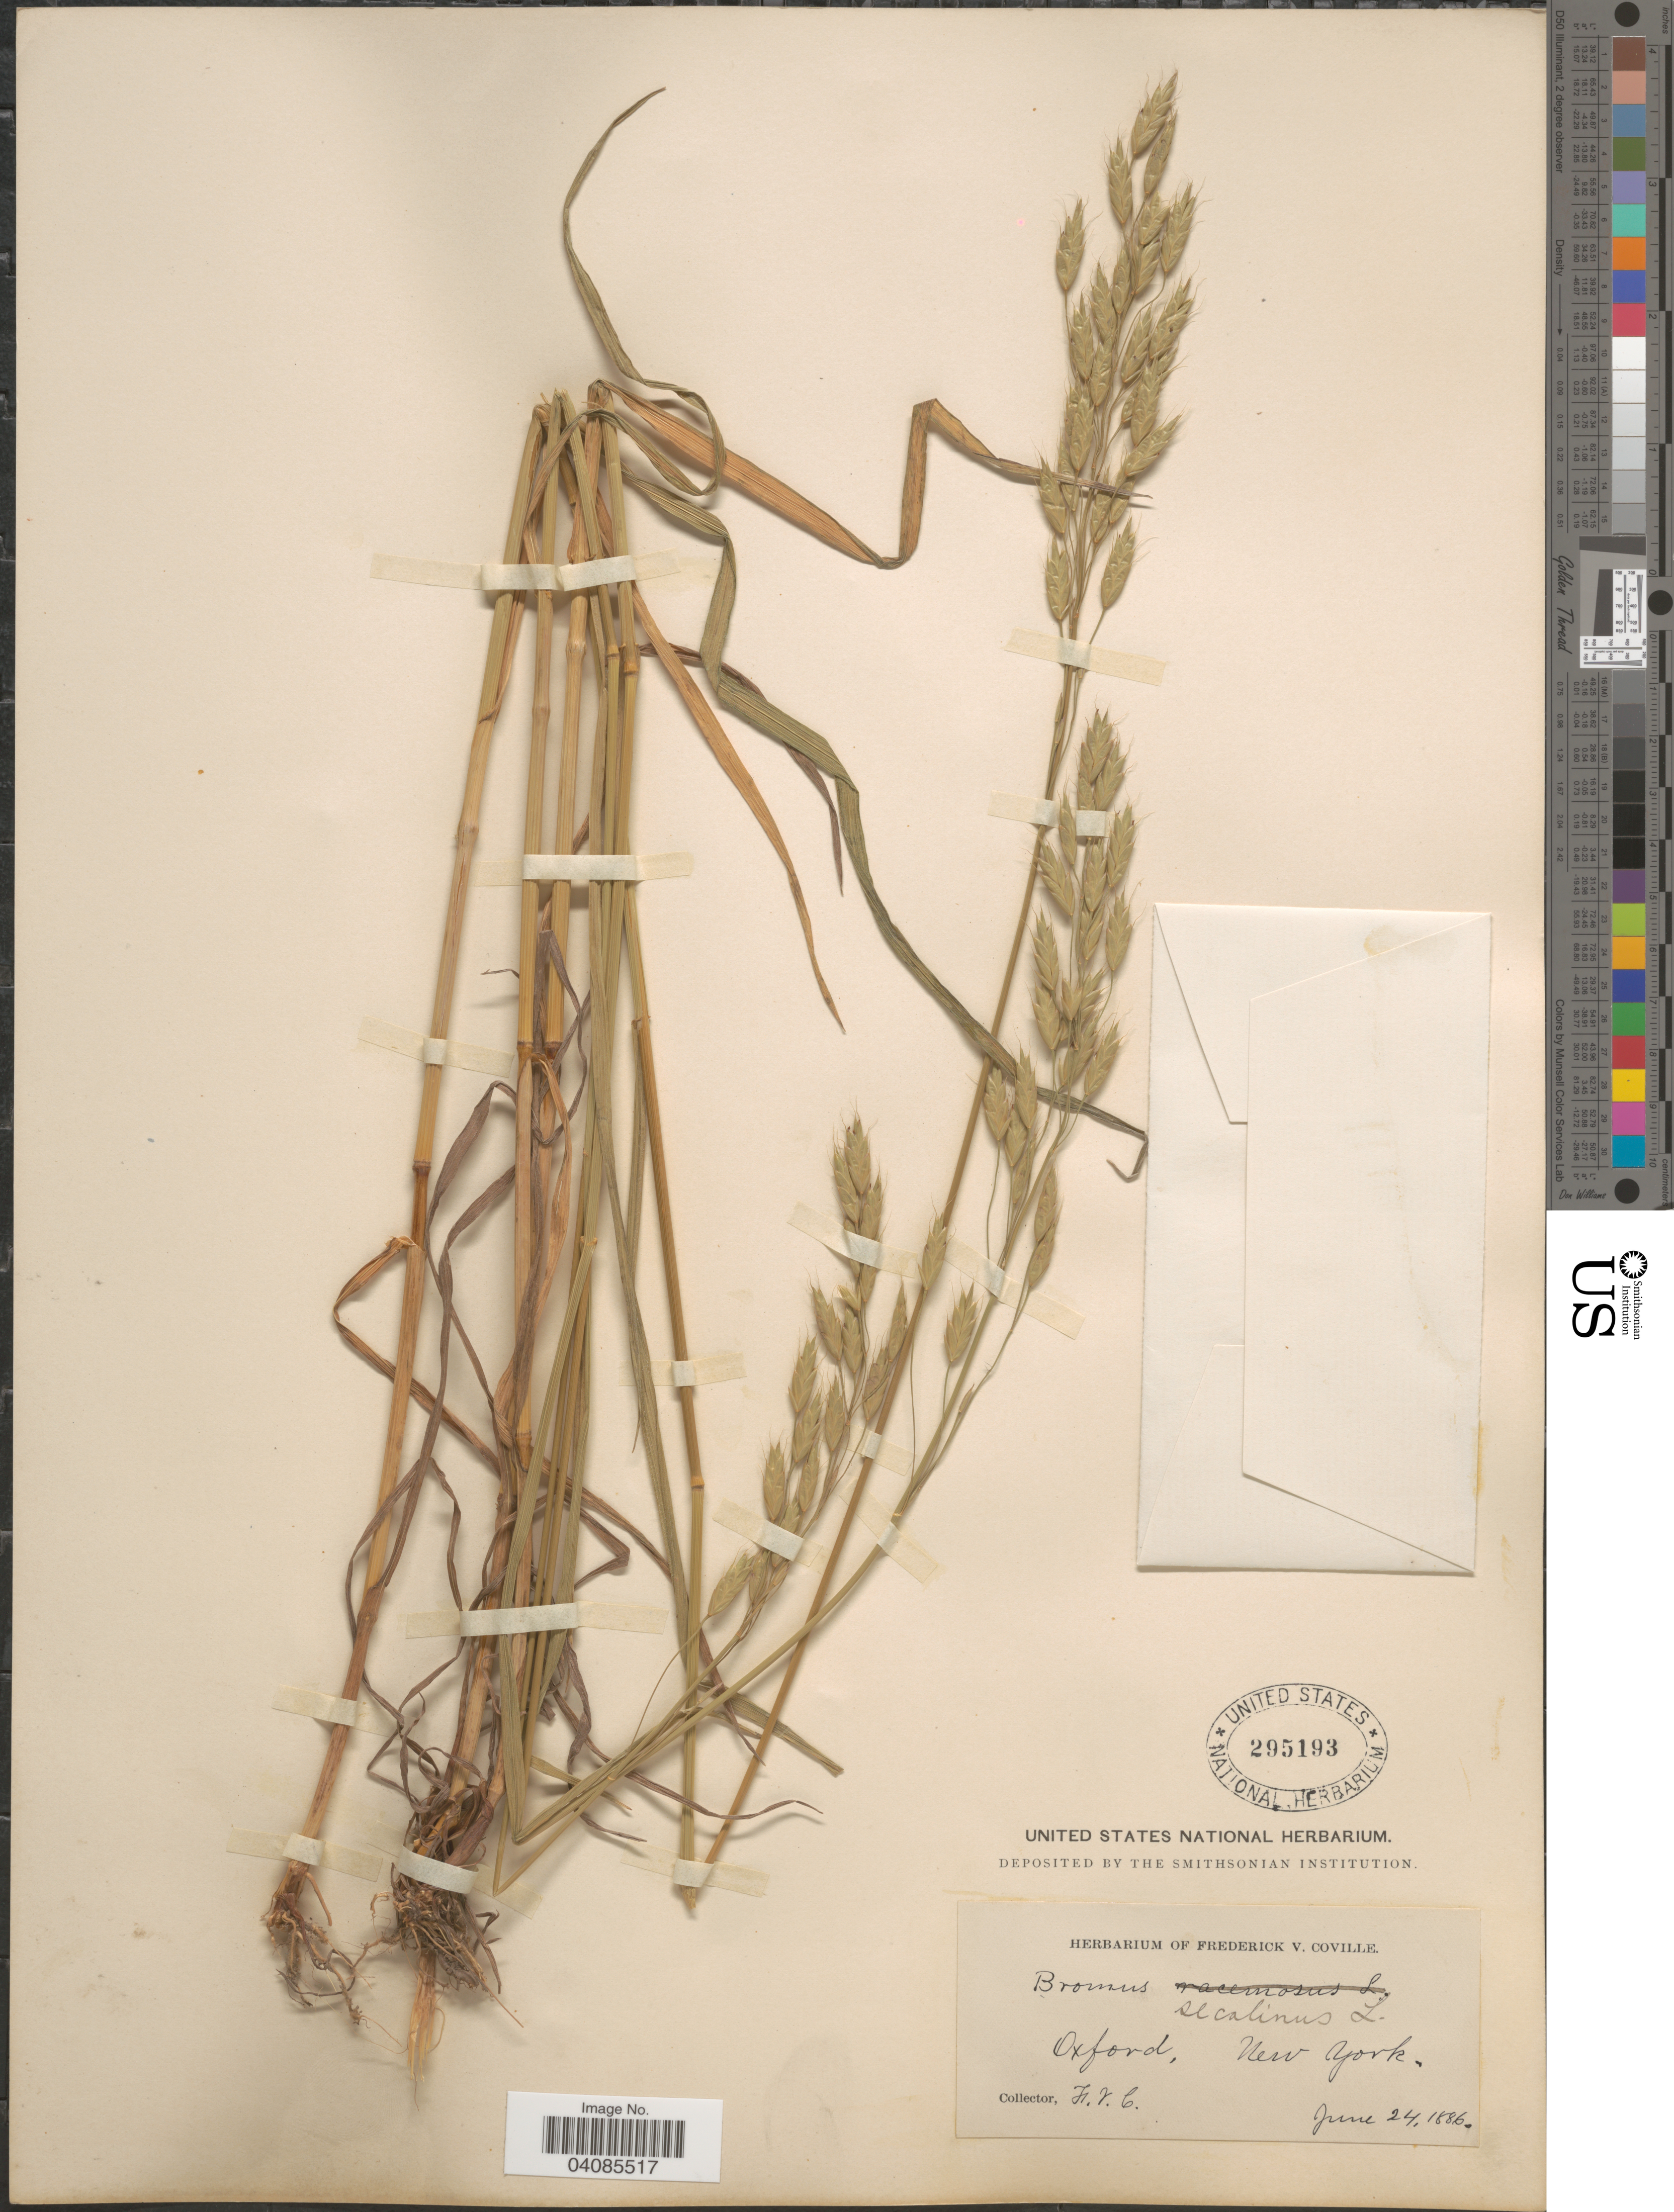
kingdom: Plantae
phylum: Tracheophyta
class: Liliopsida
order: Poales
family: Poaceae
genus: Bromus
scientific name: Bromus secalinus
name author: L.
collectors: F. V. Coville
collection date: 1886-06-24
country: United States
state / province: New York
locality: Oxford.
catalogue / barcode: US 295193